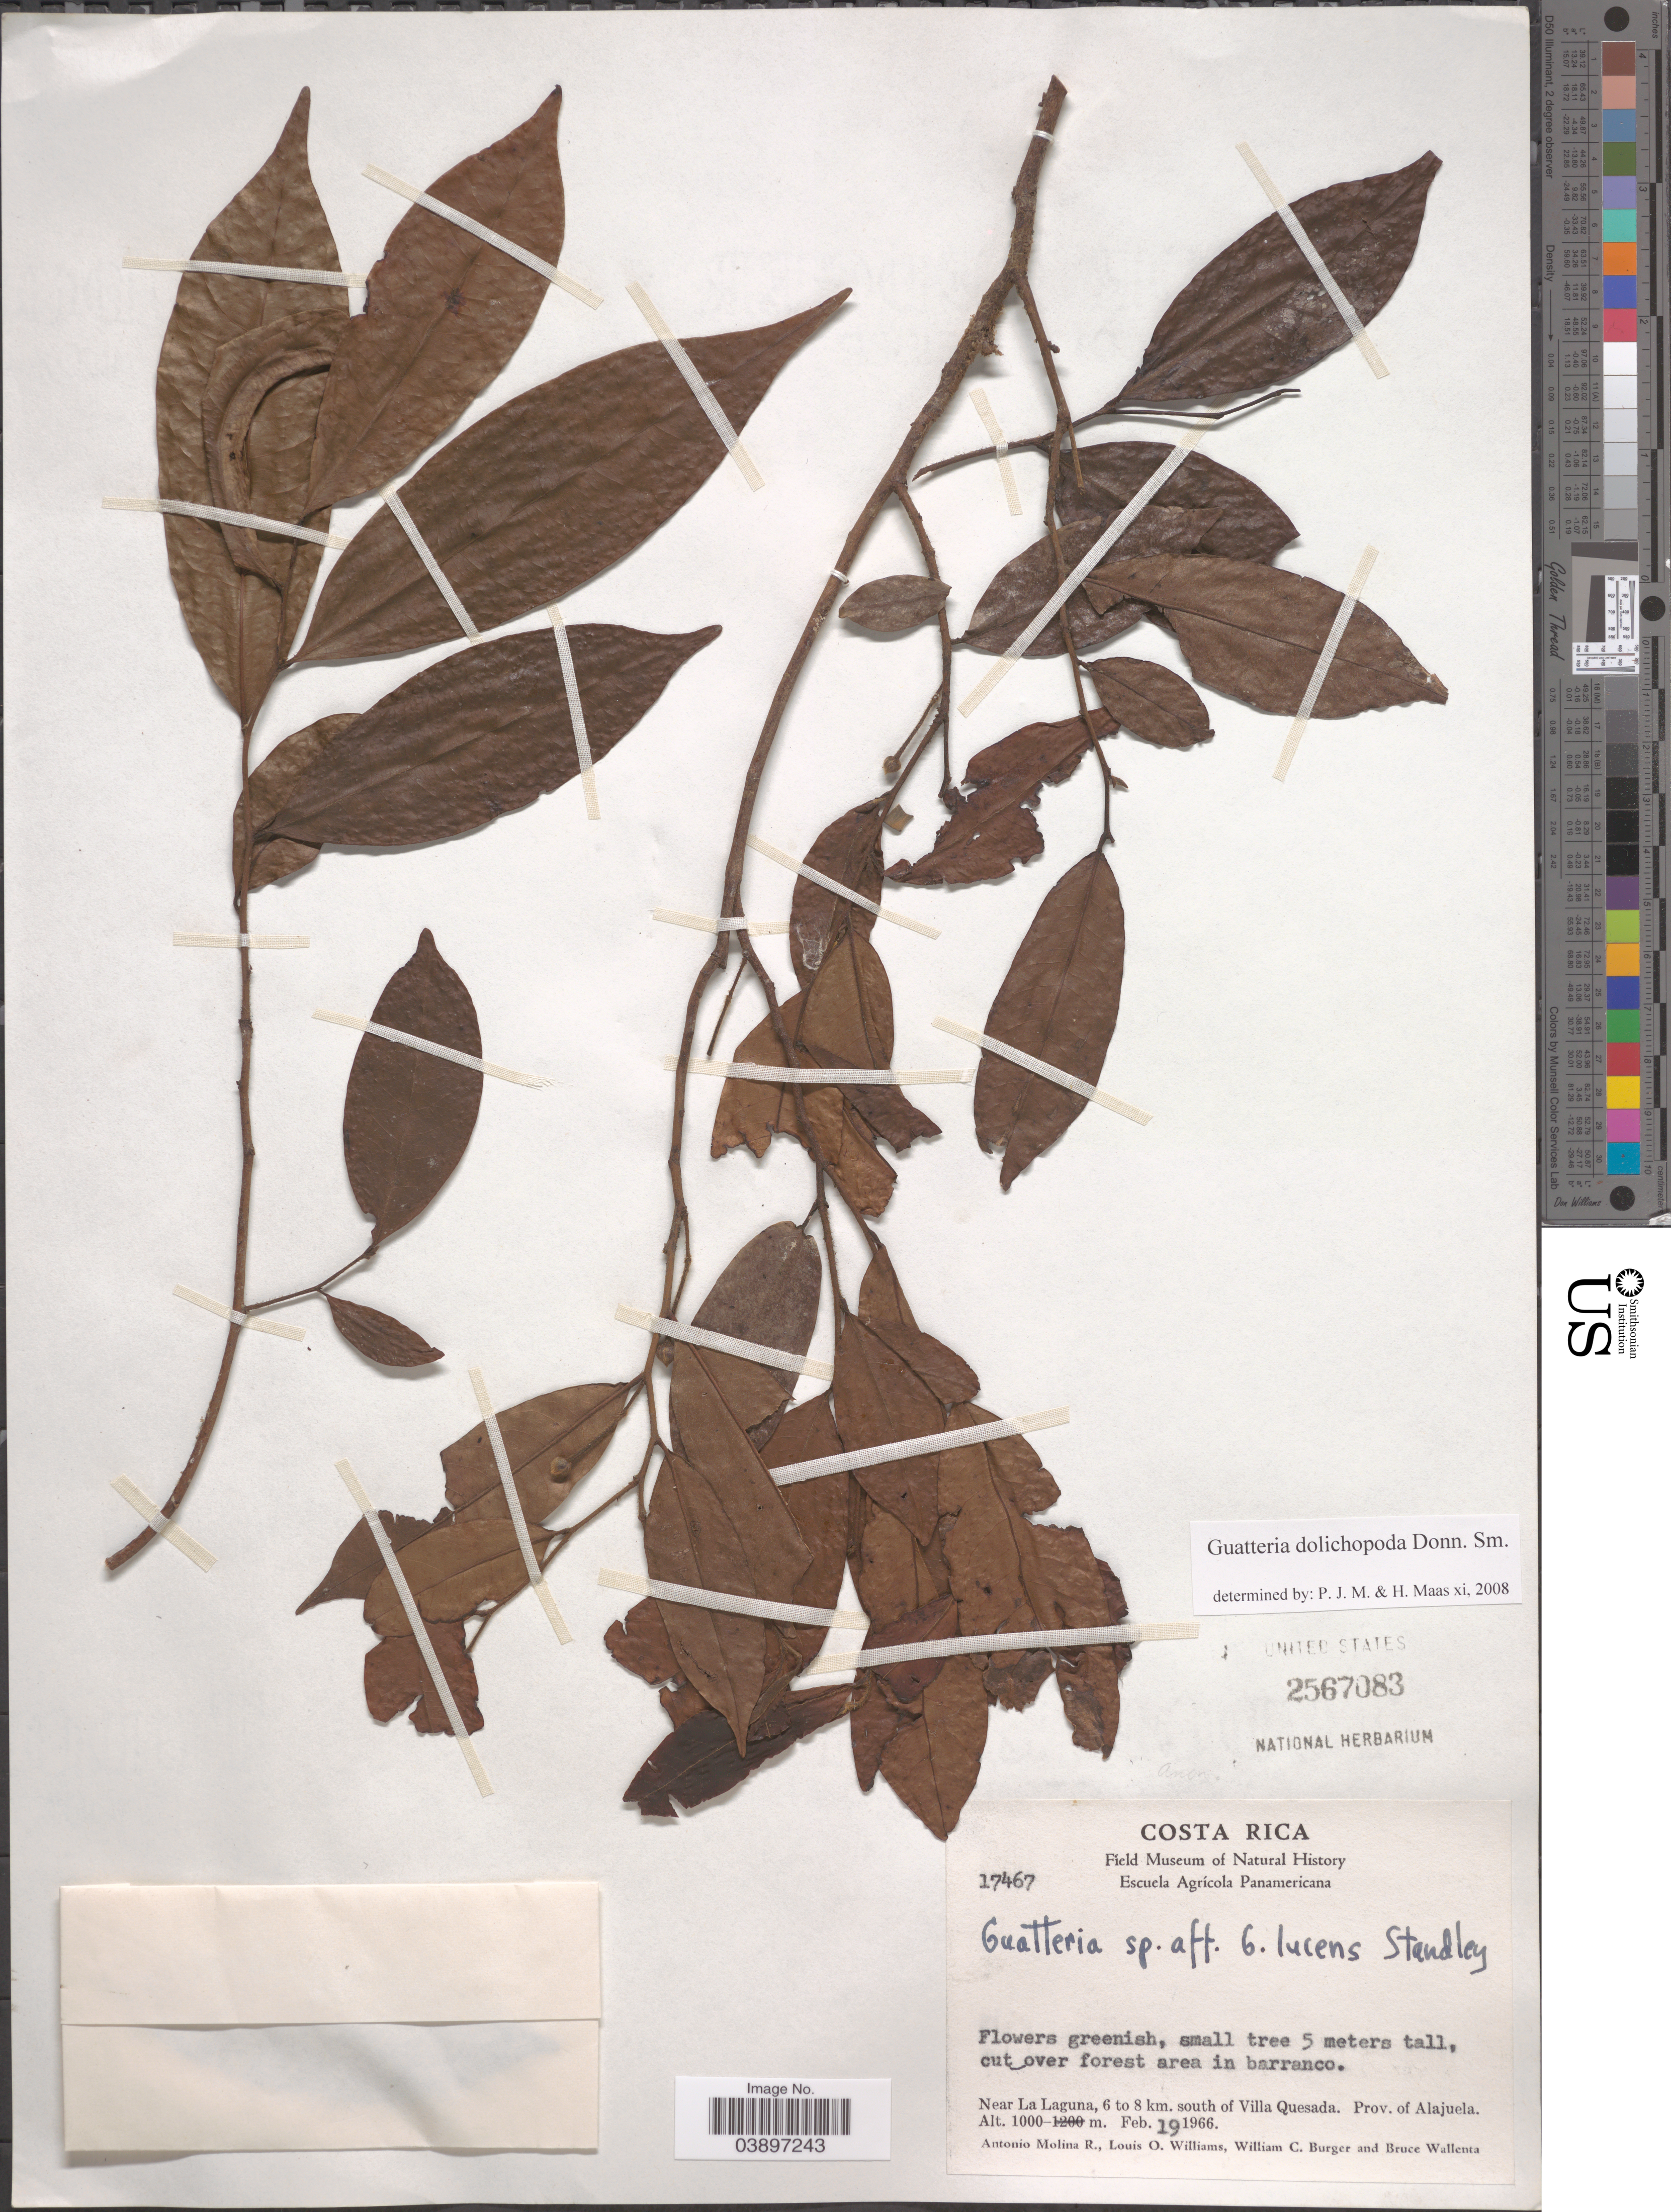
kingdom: Plantae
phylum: Tracheophyta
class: Magnoliopsida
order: Magnoliales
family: Annonaceae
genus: Guatteria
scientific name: Guatteria dolichopoda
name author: Donn. Sm.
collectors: A. Molina R., L. O. Williams, W. Burger & B. Wallenta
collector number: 17467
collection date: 1966-02-19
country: Costa Rica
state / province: Alajuela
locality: Near La Laguna, 6 to 8 km. south of Villa Quesada.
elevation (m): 1000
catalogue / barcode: US 2567083